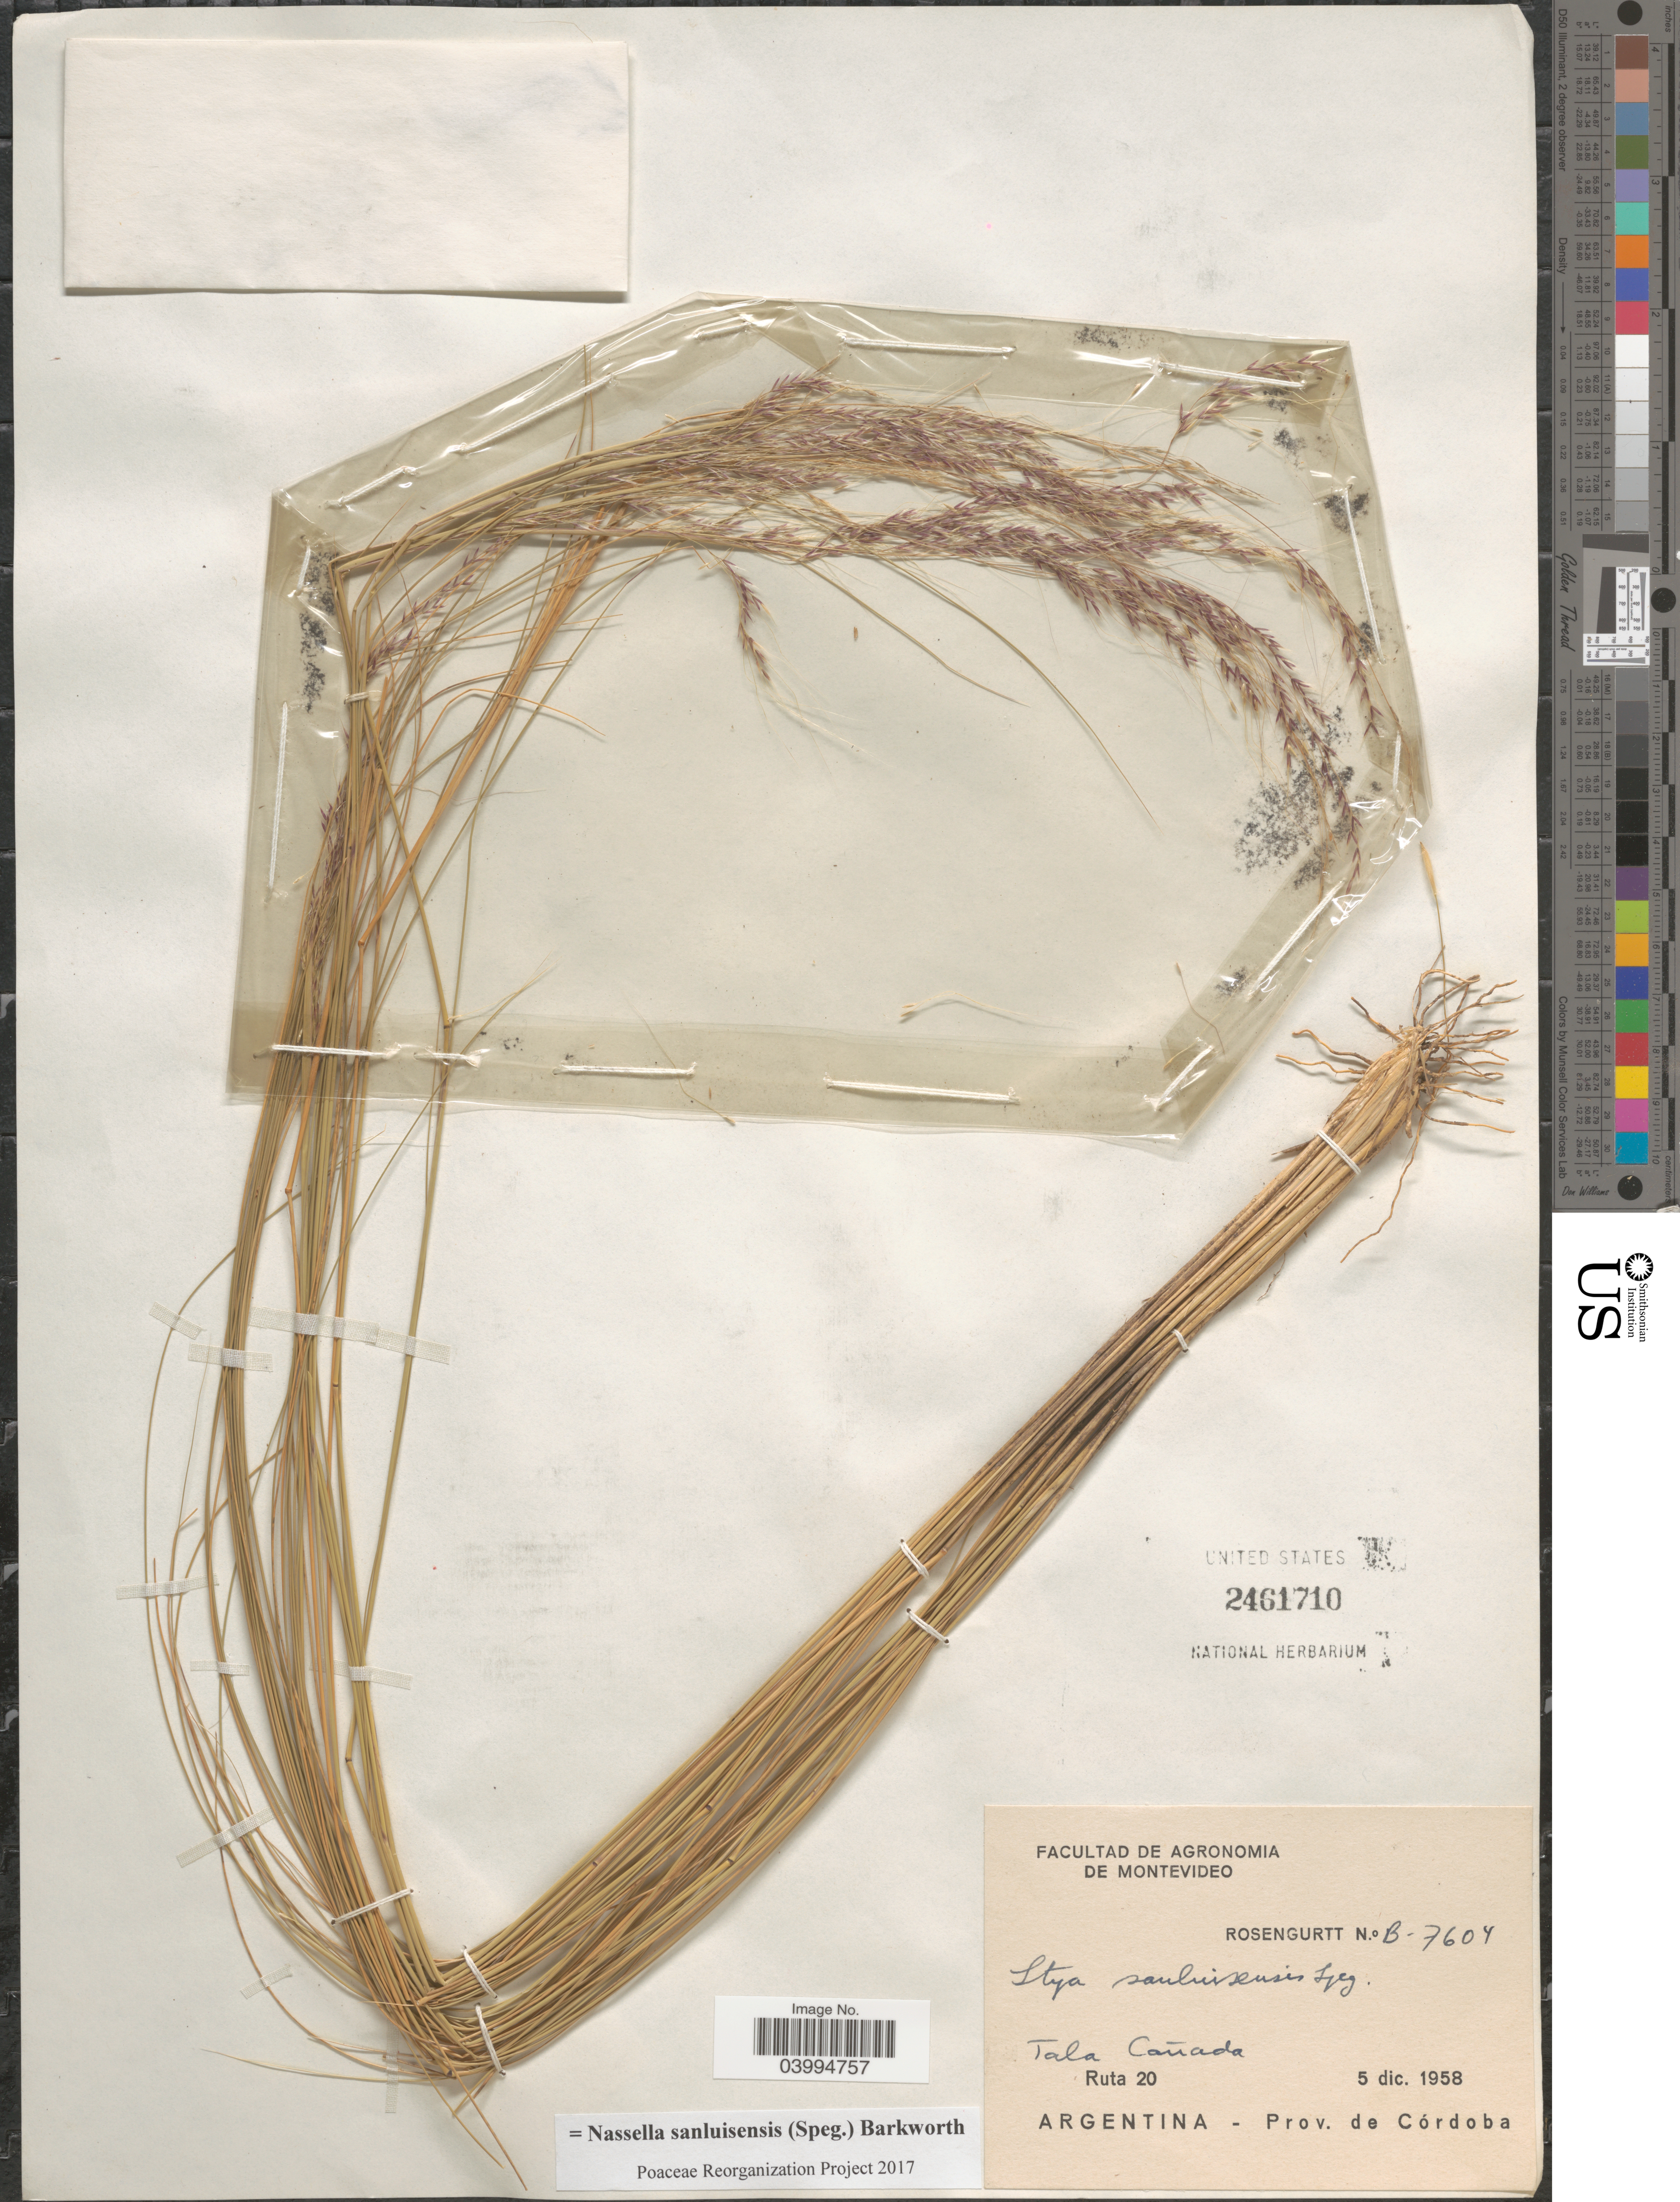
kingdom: Plantae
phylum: Tracheophyta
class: Liliopsida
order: Poales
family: Poaceae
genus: Nassella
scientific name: Nassella sanluisensis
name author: (Speg.) Barkworth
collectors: Rosengurtt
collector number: B-7604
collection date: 1958-12-05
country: Argentina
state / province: Cordoba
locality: Tala Cañada. Ruta 20.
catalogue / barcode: US 2461710